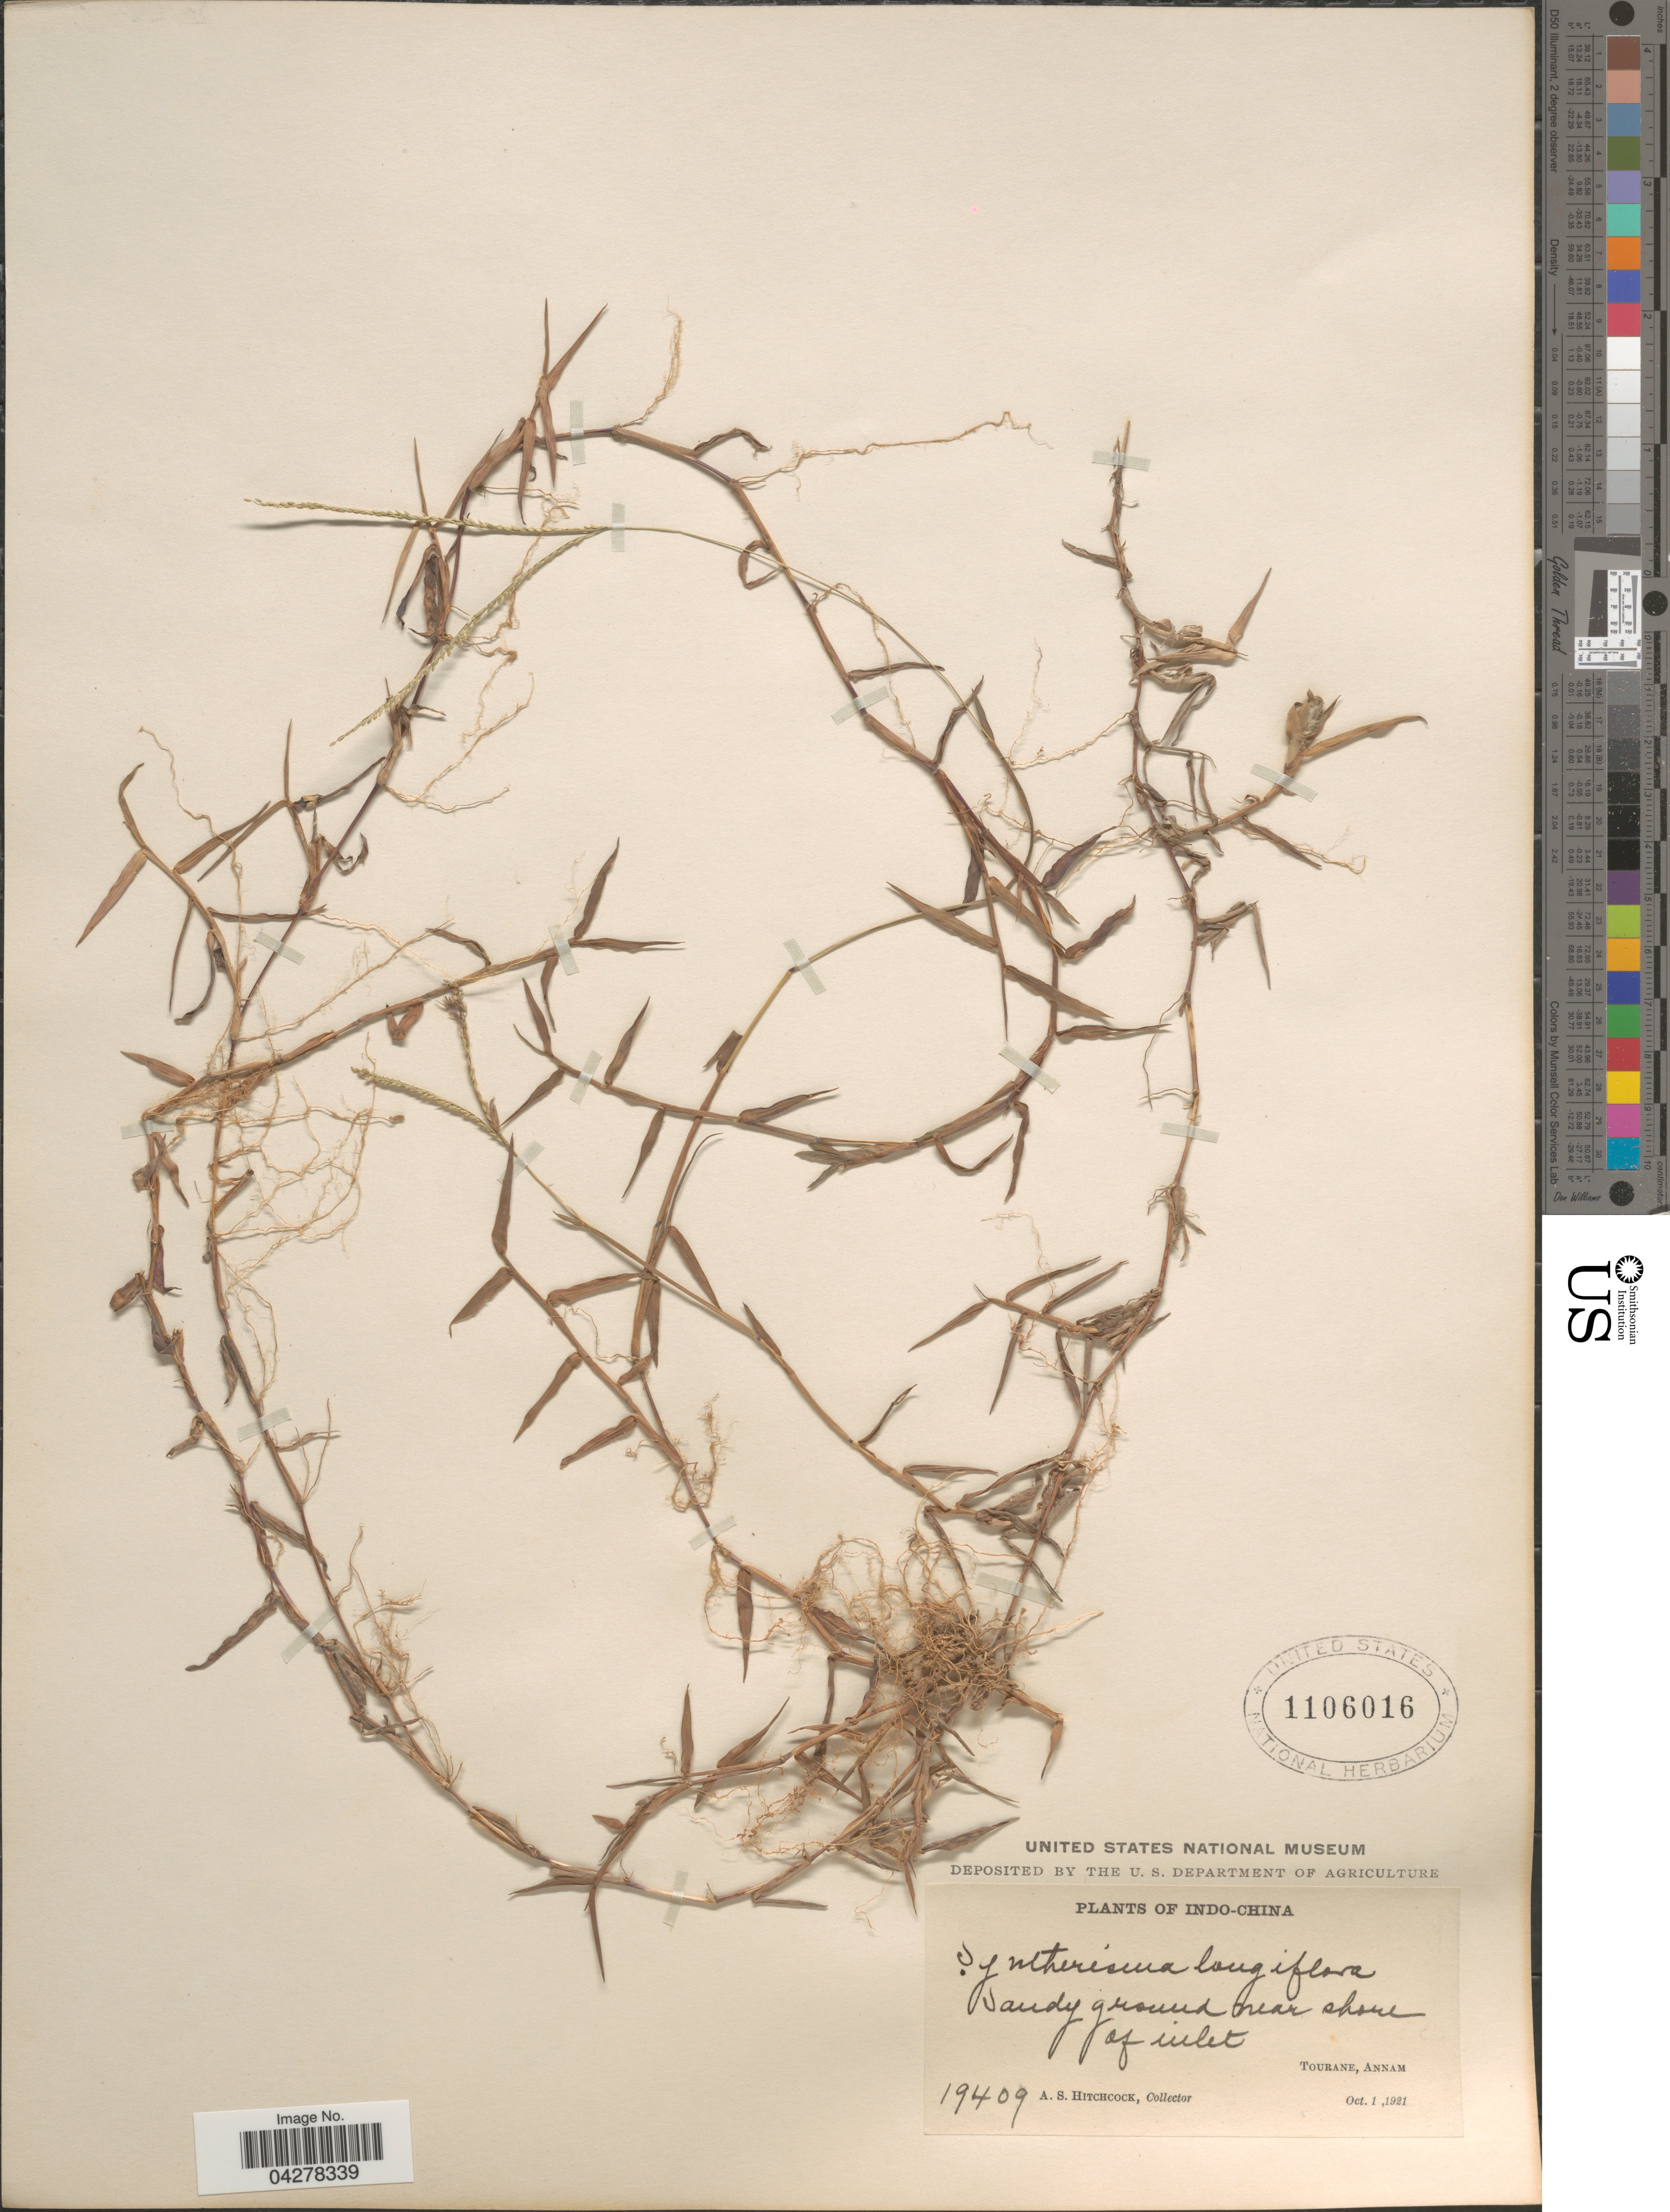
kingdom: Plantae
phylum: Tracheophyta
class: Liliopsida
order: Poales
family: Poaceae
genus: Digitaria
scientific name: Digitaria longiflora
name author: (Retz.) Pers.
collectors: A. S. Hitchcock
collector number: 19409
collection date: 1921-10-01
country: Vietnam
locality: Sandy ground near shore of inlet. Tourane, Annam.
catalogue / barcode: US 1106016